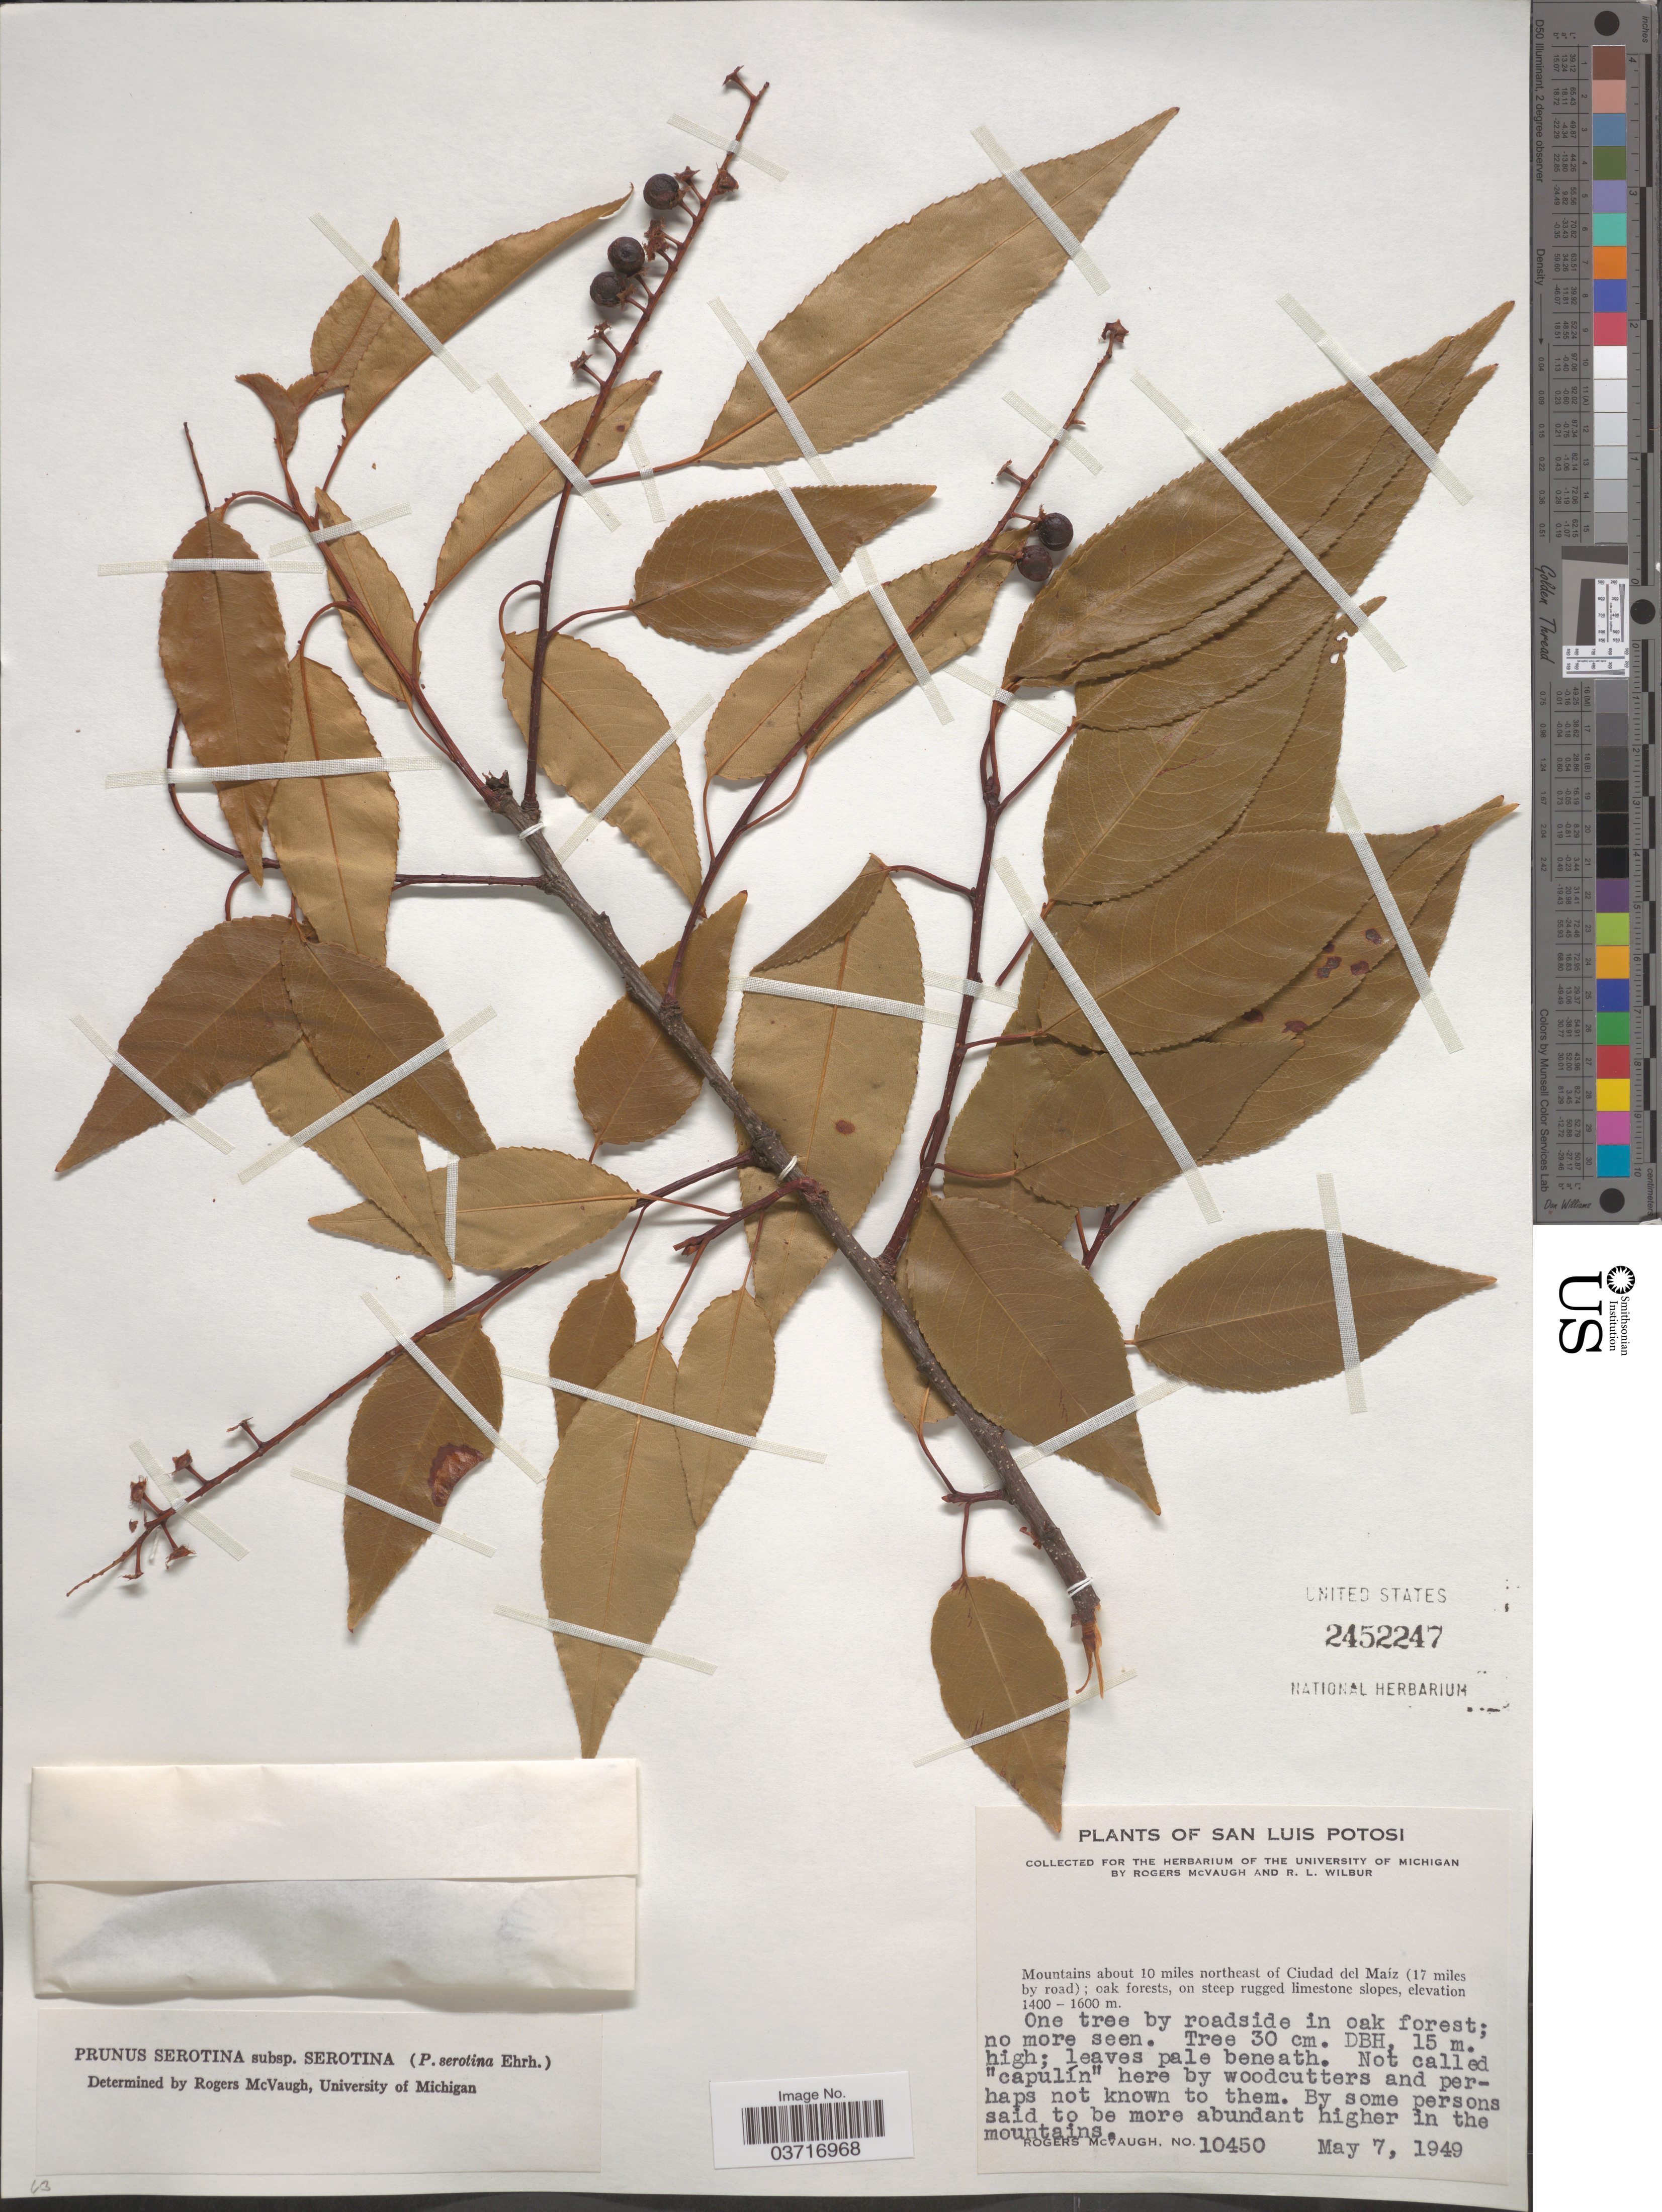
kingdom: Plantae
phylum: Tracheophyta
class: Magnoliopsida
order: Rosales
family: Rosaceae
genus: Prunus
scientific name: Prunus serotina var. serotina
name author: Ehrh.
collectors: R. McVaugh & R. L. Wilbur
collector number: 10450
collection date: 1949-05-07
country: Mexico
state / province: San Luis Potosí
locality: About 10 miles northeast of Ciudad del Maíz (17 miles by road).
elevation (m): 1400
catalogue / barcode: US 2452247